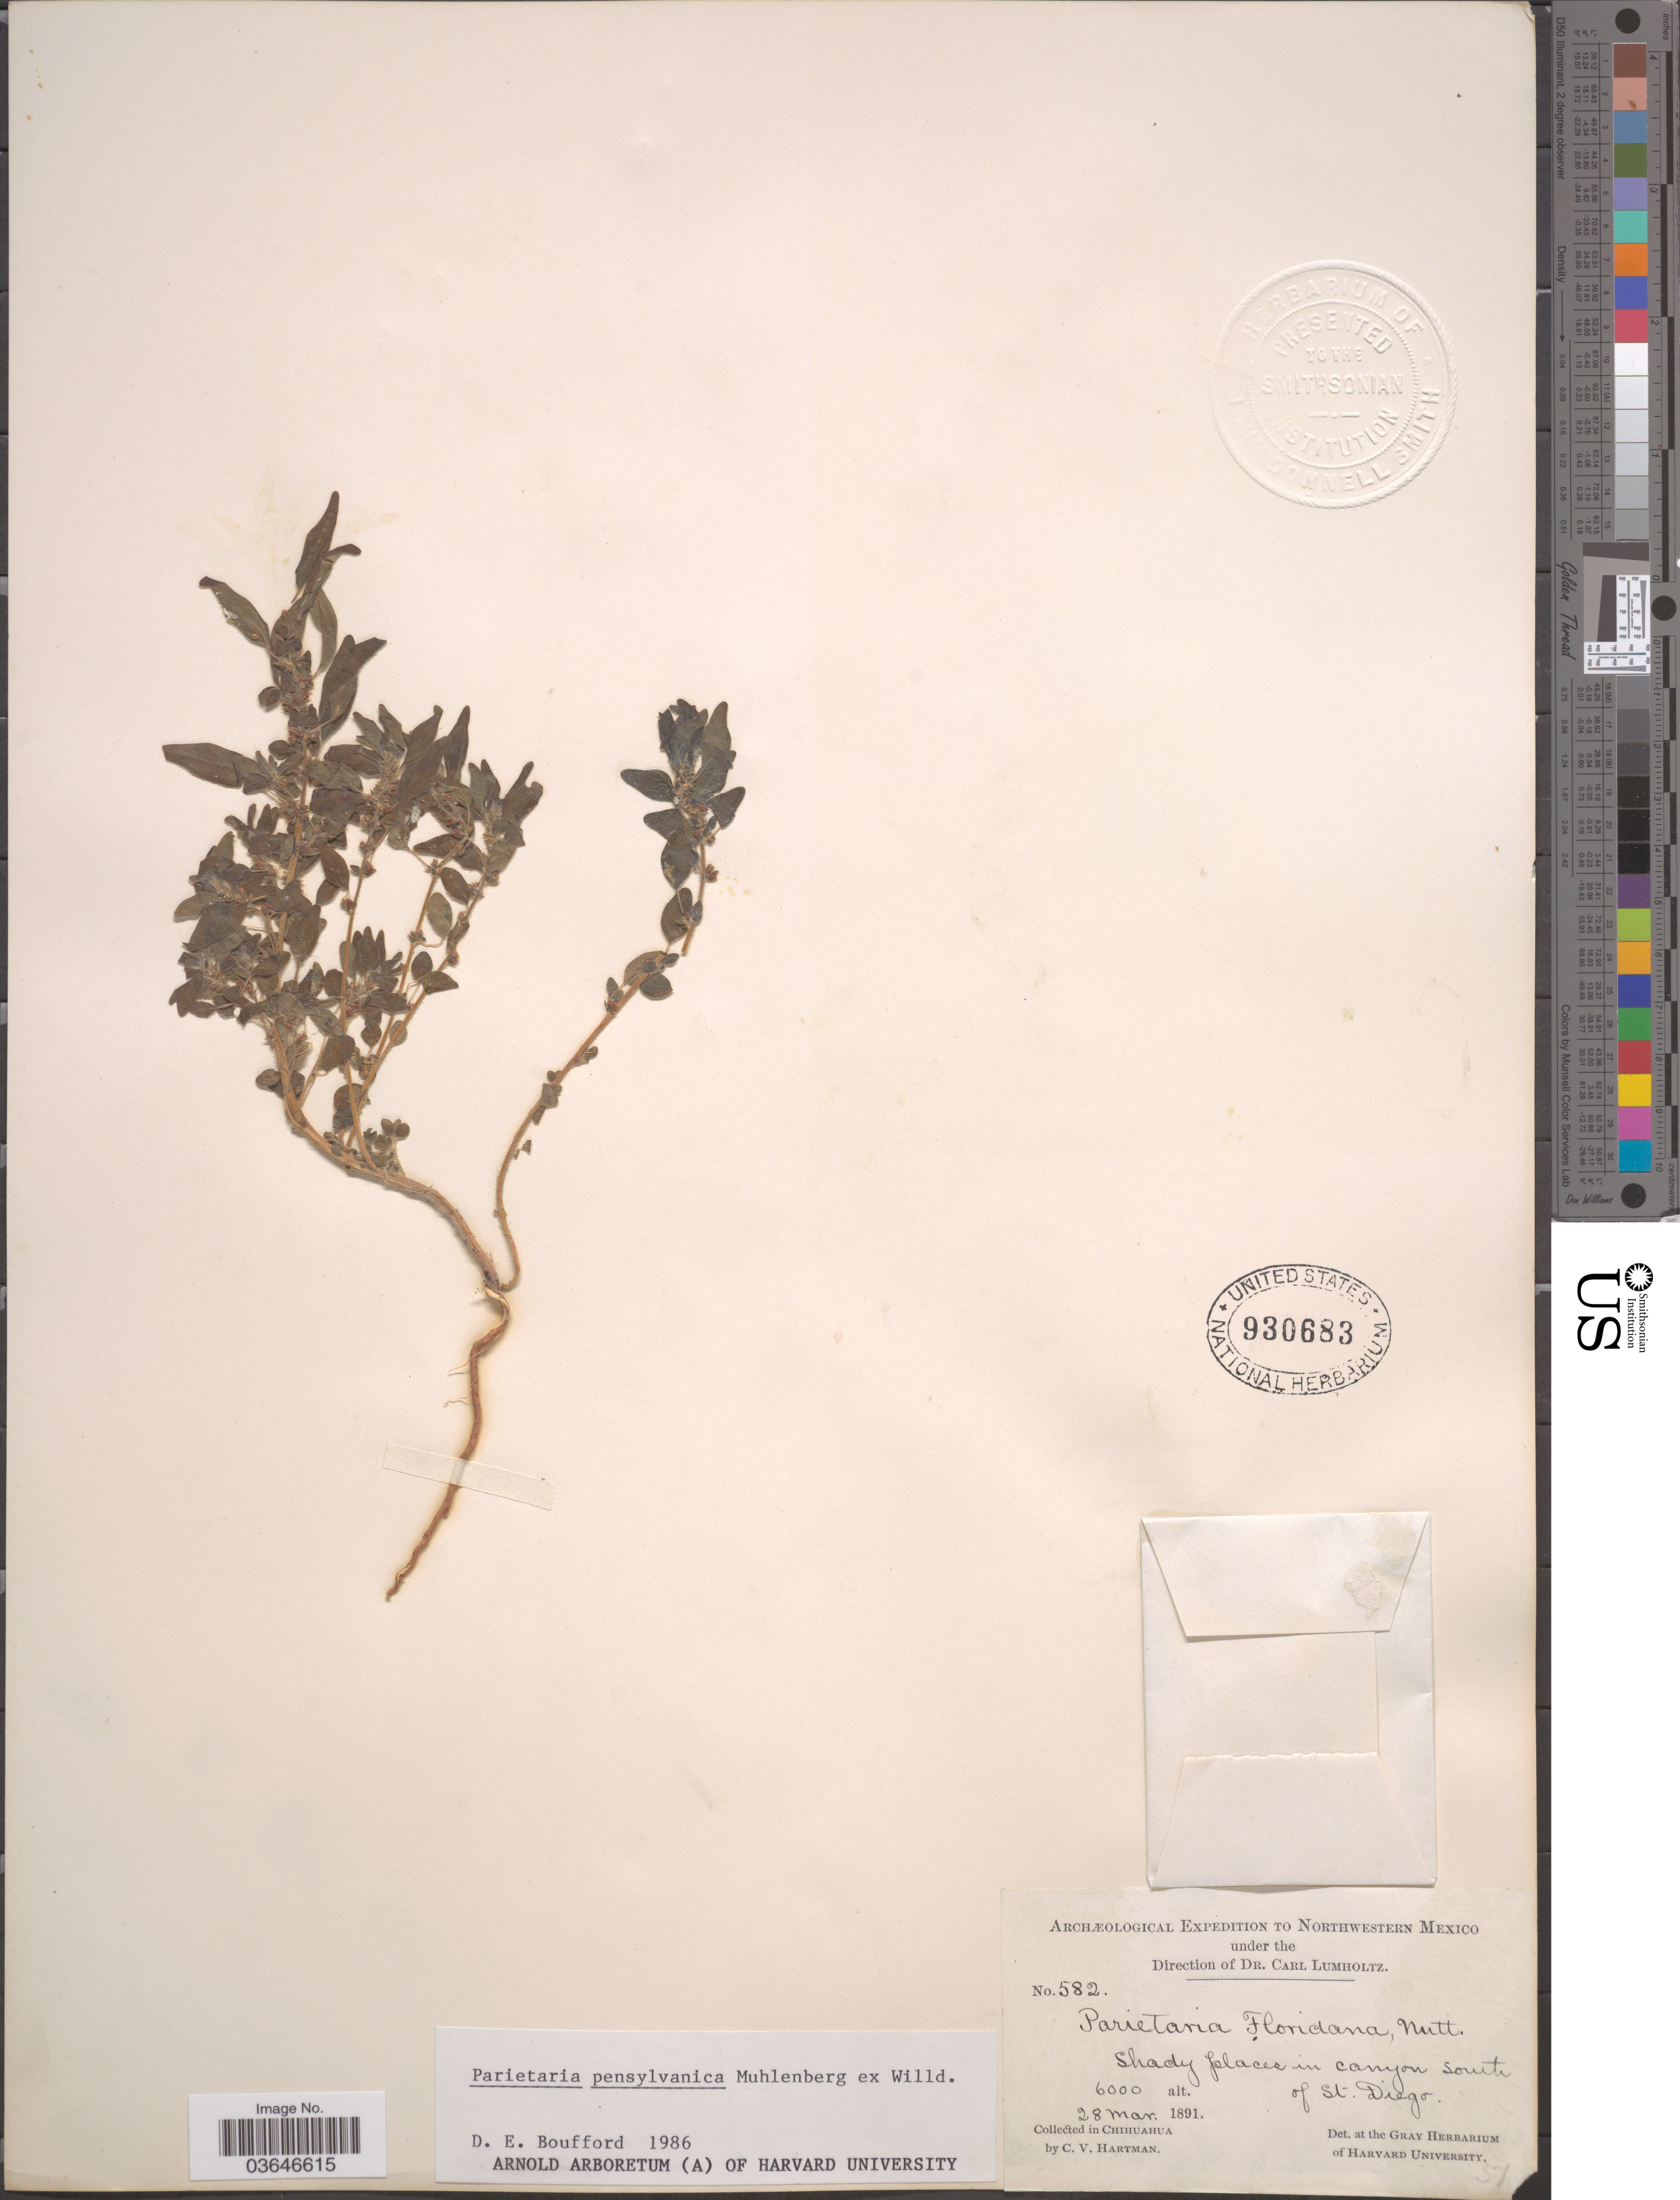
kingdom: Plantae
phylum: Tracheophyta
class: Magnoliopsida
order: Rosales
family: Urticaceae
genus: Parietaria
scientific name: Parietaria pensylvanica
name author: Muhl. ex Willd.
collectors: C. V. Hartman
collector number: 582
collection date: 1891-03-28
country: Mexico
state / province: Chihuahua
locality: Shady places in canyon south of St. Diego.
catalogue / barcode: US 930683